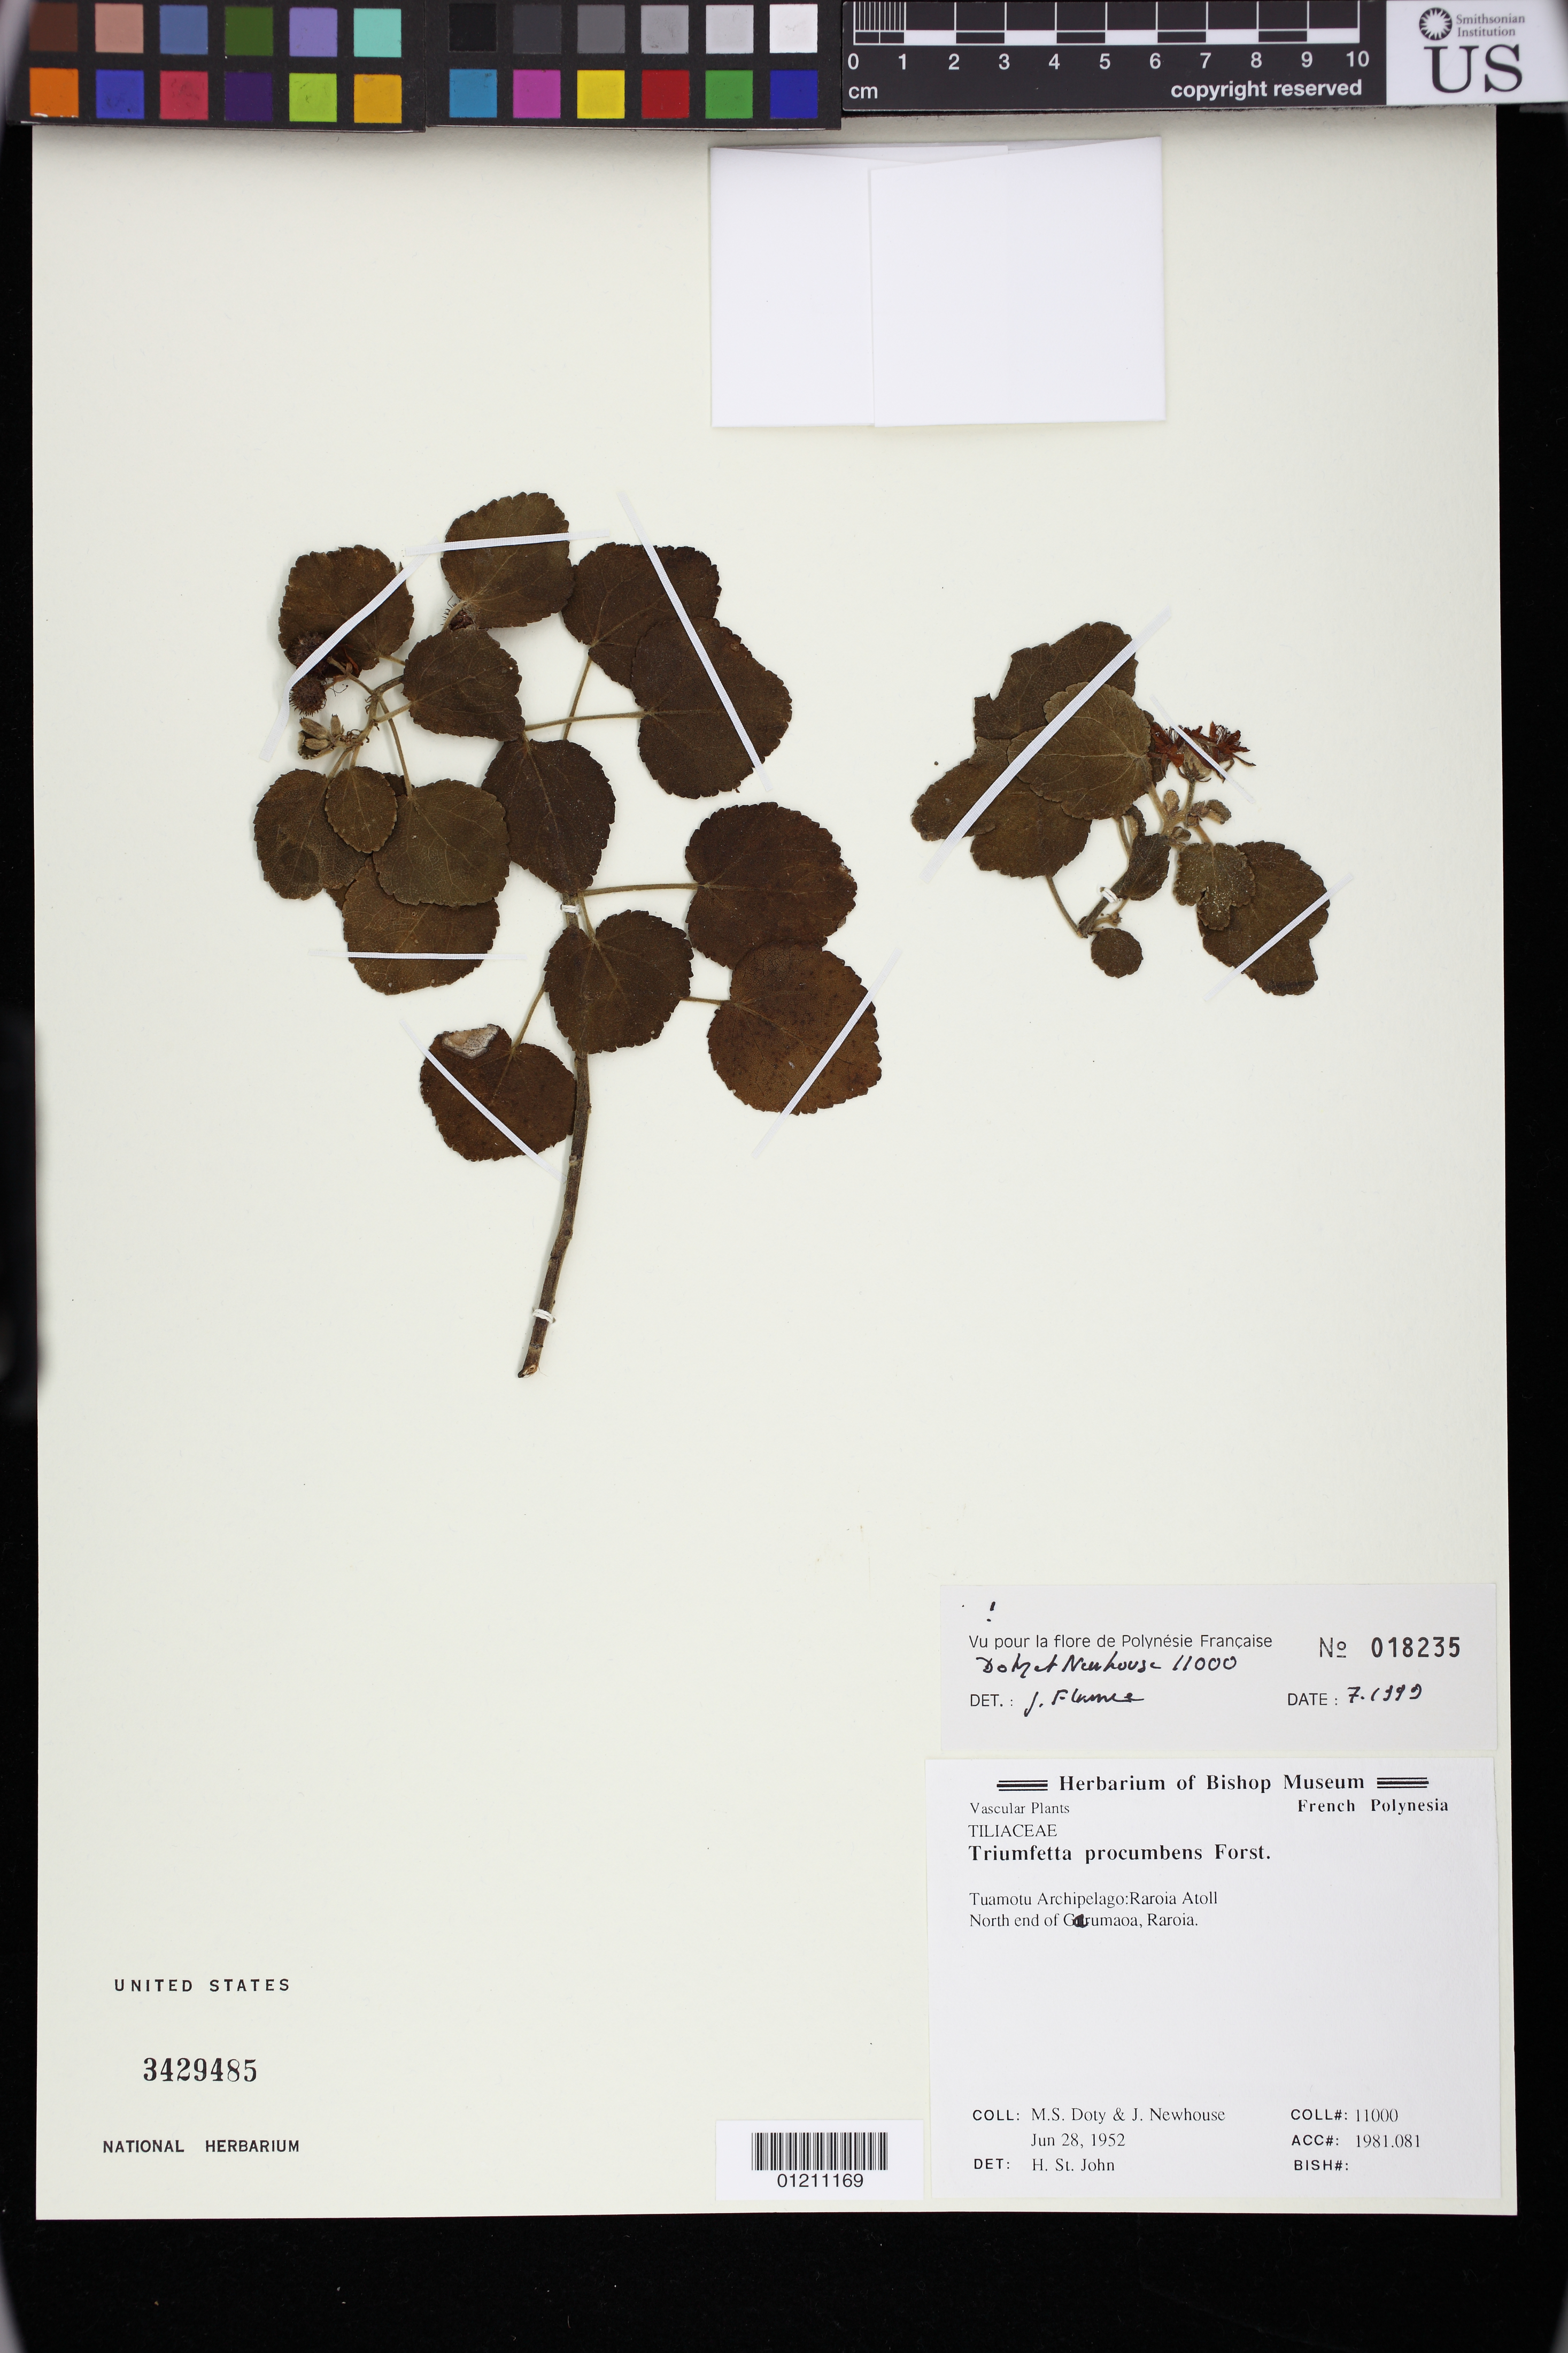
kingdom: Plantae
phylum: Tracheophyta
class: Magnoliopsida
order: Malvales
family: Malvaceae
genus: Triumfetta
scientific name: Triumfetta procumbens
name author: G. Forst.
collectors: M. S. Doty & W. J. Newhouse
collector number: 11000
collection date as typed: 28 Jun 1952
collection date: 1952-06-28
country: French Polynesia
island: Raroia [Barclay de Tolley] Atoll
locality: Tuamotu Archipelago: Raroia Atoll. North end of Garumaoa, Raroia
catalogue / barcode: US 3429485